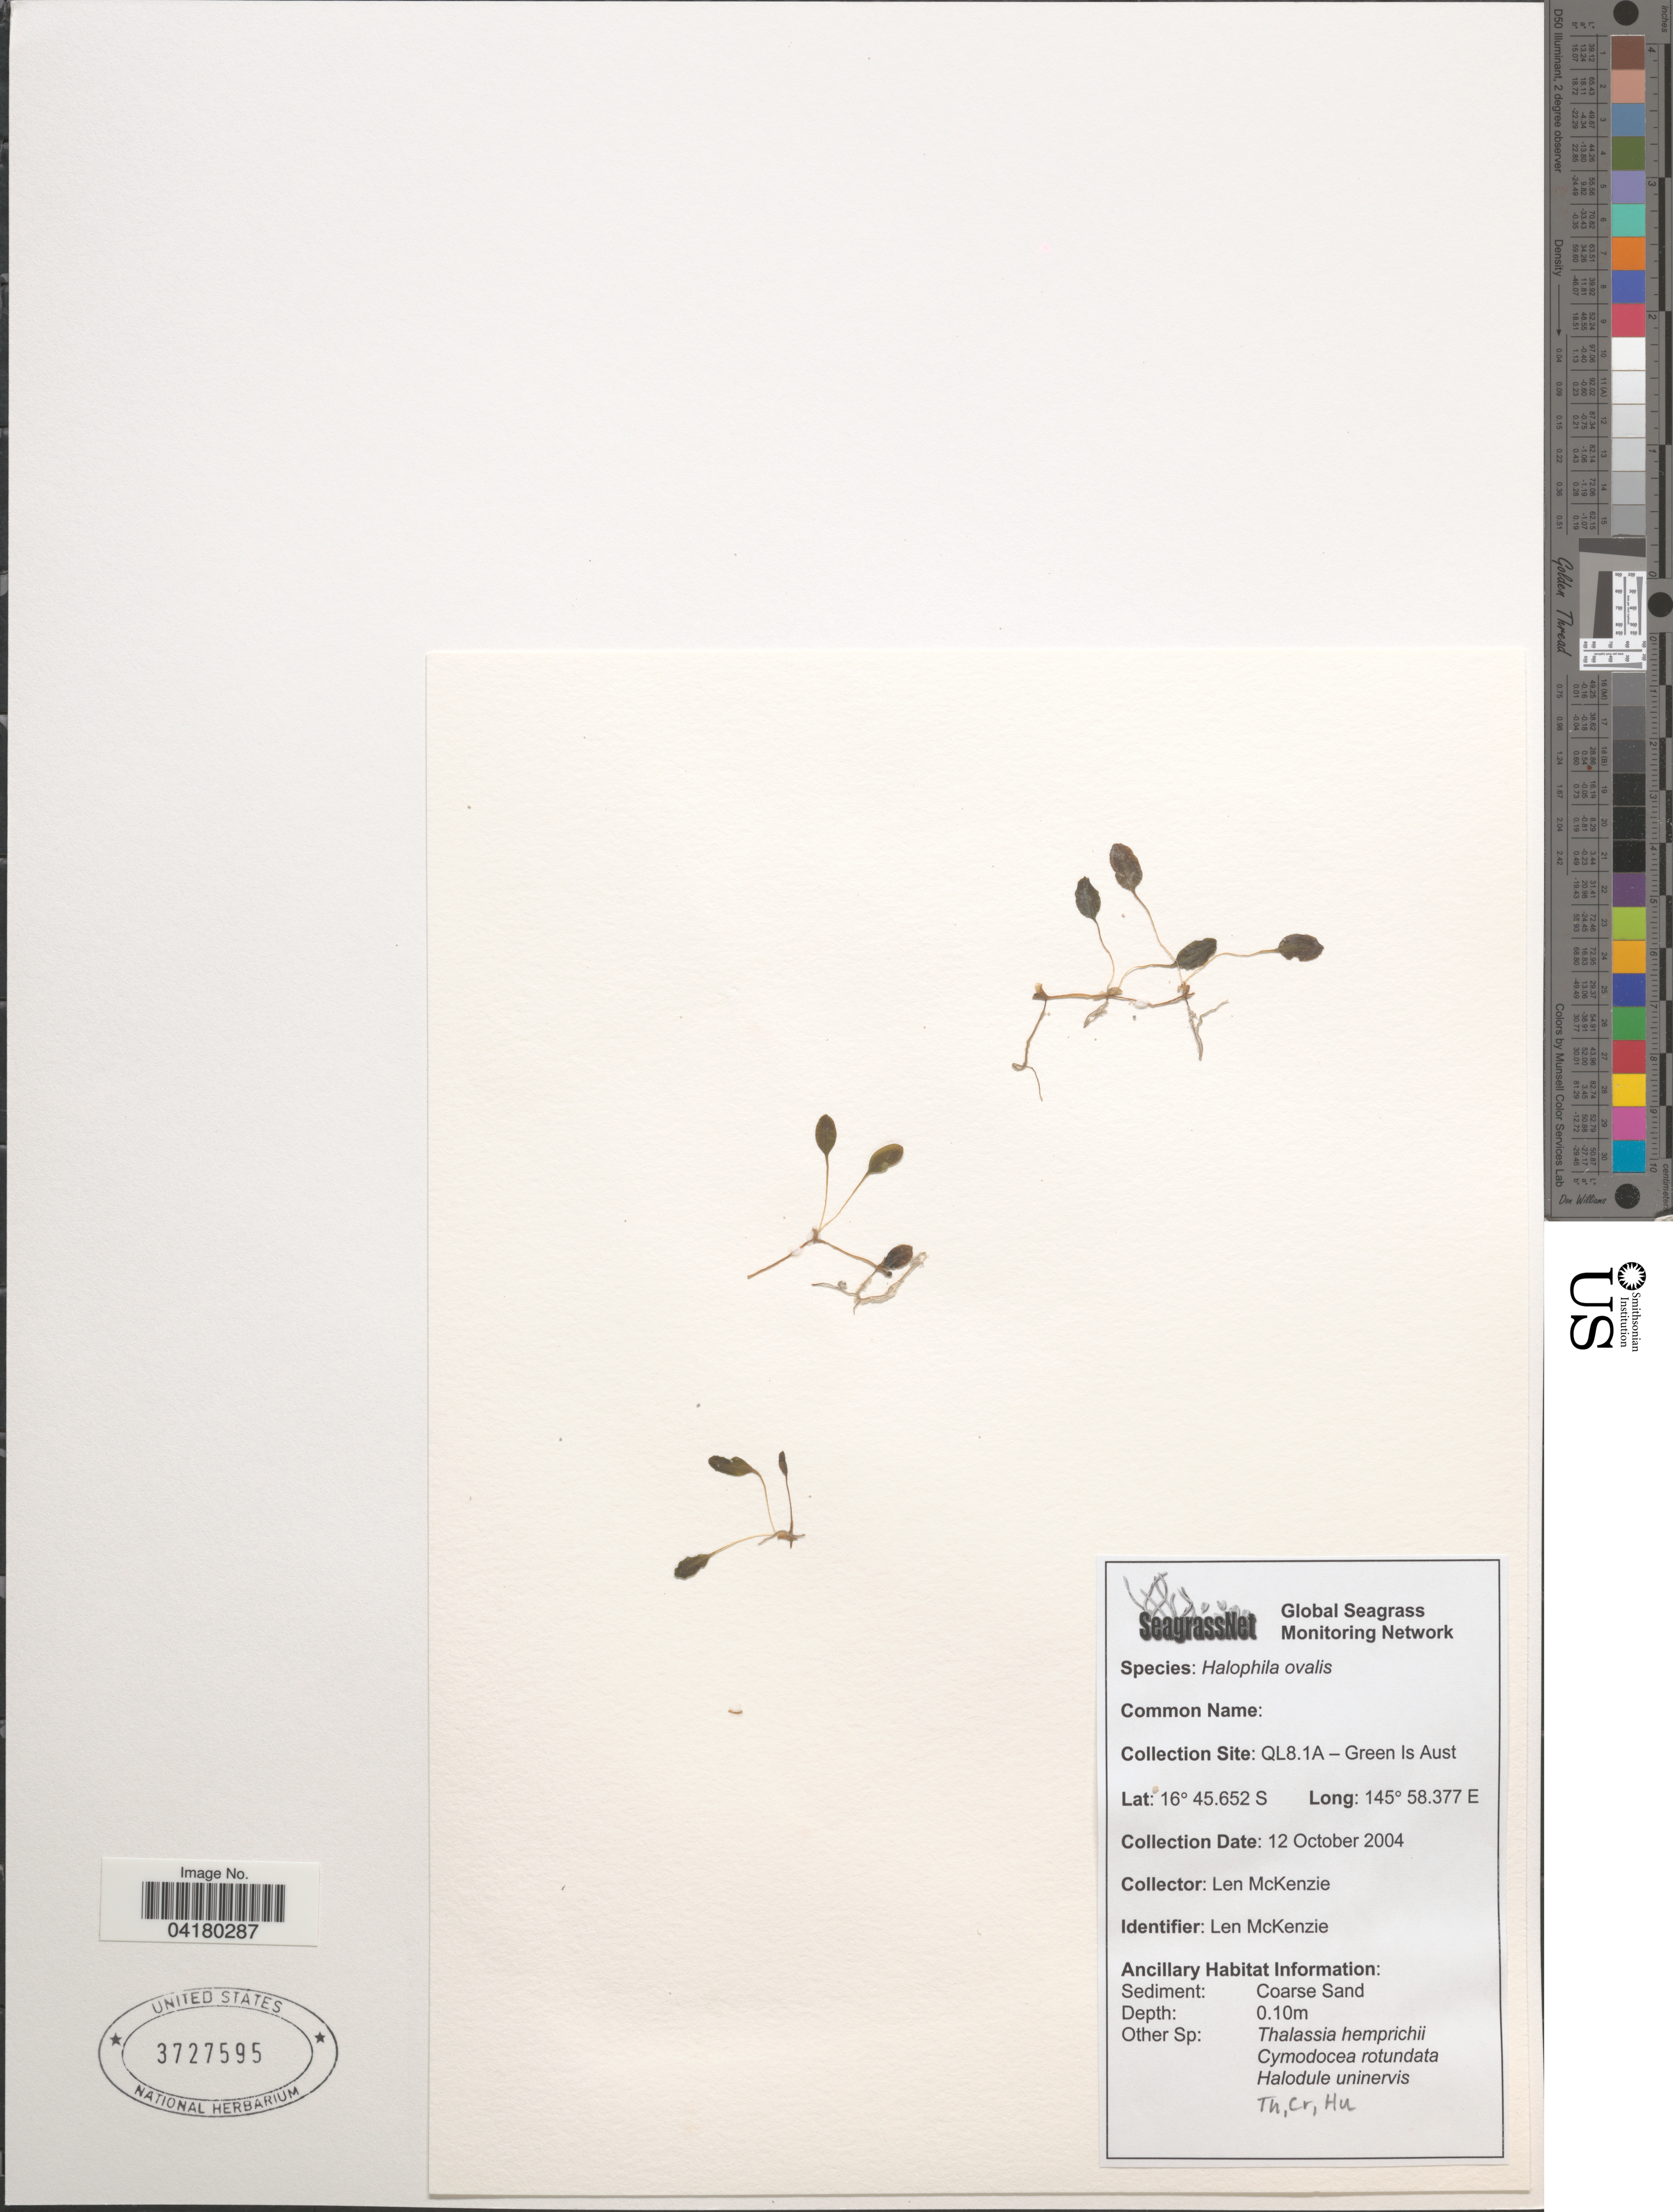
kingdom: Plantae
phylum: Tracheophyta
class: Liliopsida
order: Alismatales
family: Hydrocharitaceae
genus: Halophila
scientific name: Halophila ovalis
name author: (R. Br.) Hook. f.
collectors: L. McKenzie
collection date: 2004-10-12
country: Australia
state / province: Queensland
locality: QL8.1A - Green Is.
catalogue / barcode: US 3727595